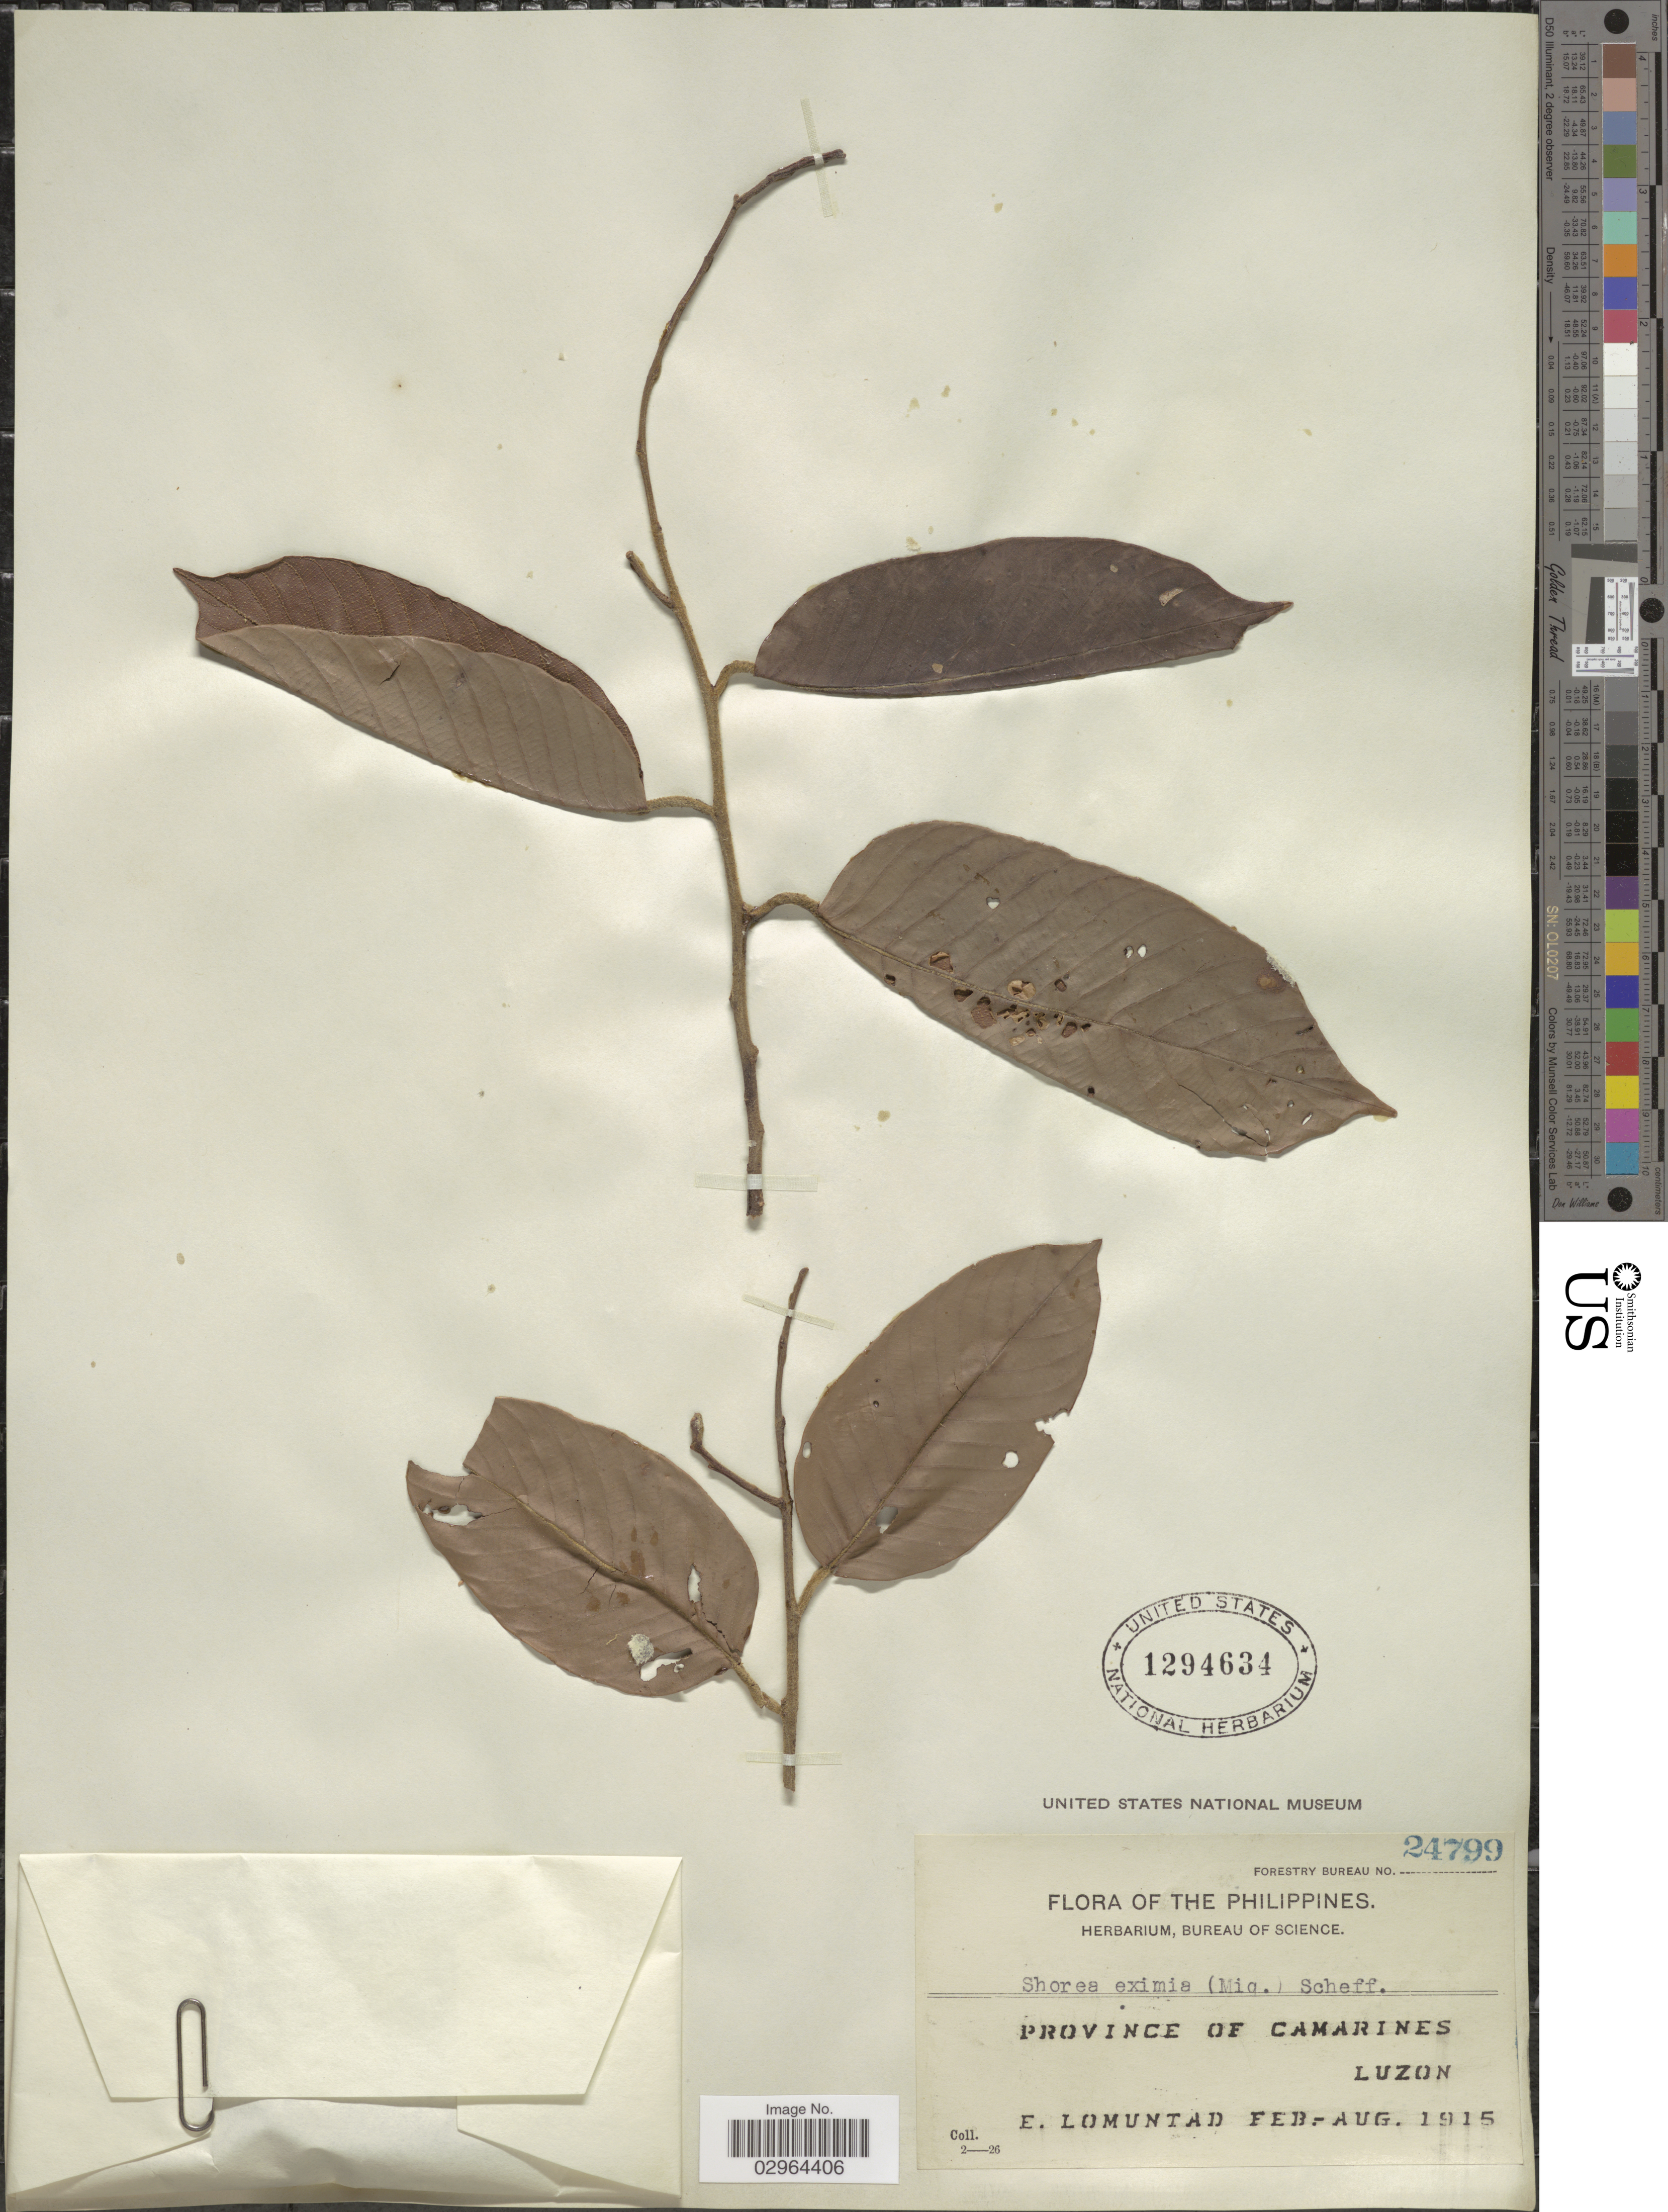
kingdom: Plantae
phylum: Tracheophyta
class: Magnoliopsida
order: Malvales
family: Dipterocarpaceae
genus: Rubroshorea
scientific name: Rubroshorea almon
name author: (Foxw.) P.S. Ashton & J. Heck.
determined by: Strong, Mark T., (BOT), Smithsonian Institution - National Museum of Natural History (UNITED STATES)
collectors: E. Lomuntad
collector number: Forestry Bureau 24799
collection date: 1915-02/1915-08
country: Philippines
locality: Province of Camarines, Luzon.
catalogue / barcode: US 1294634